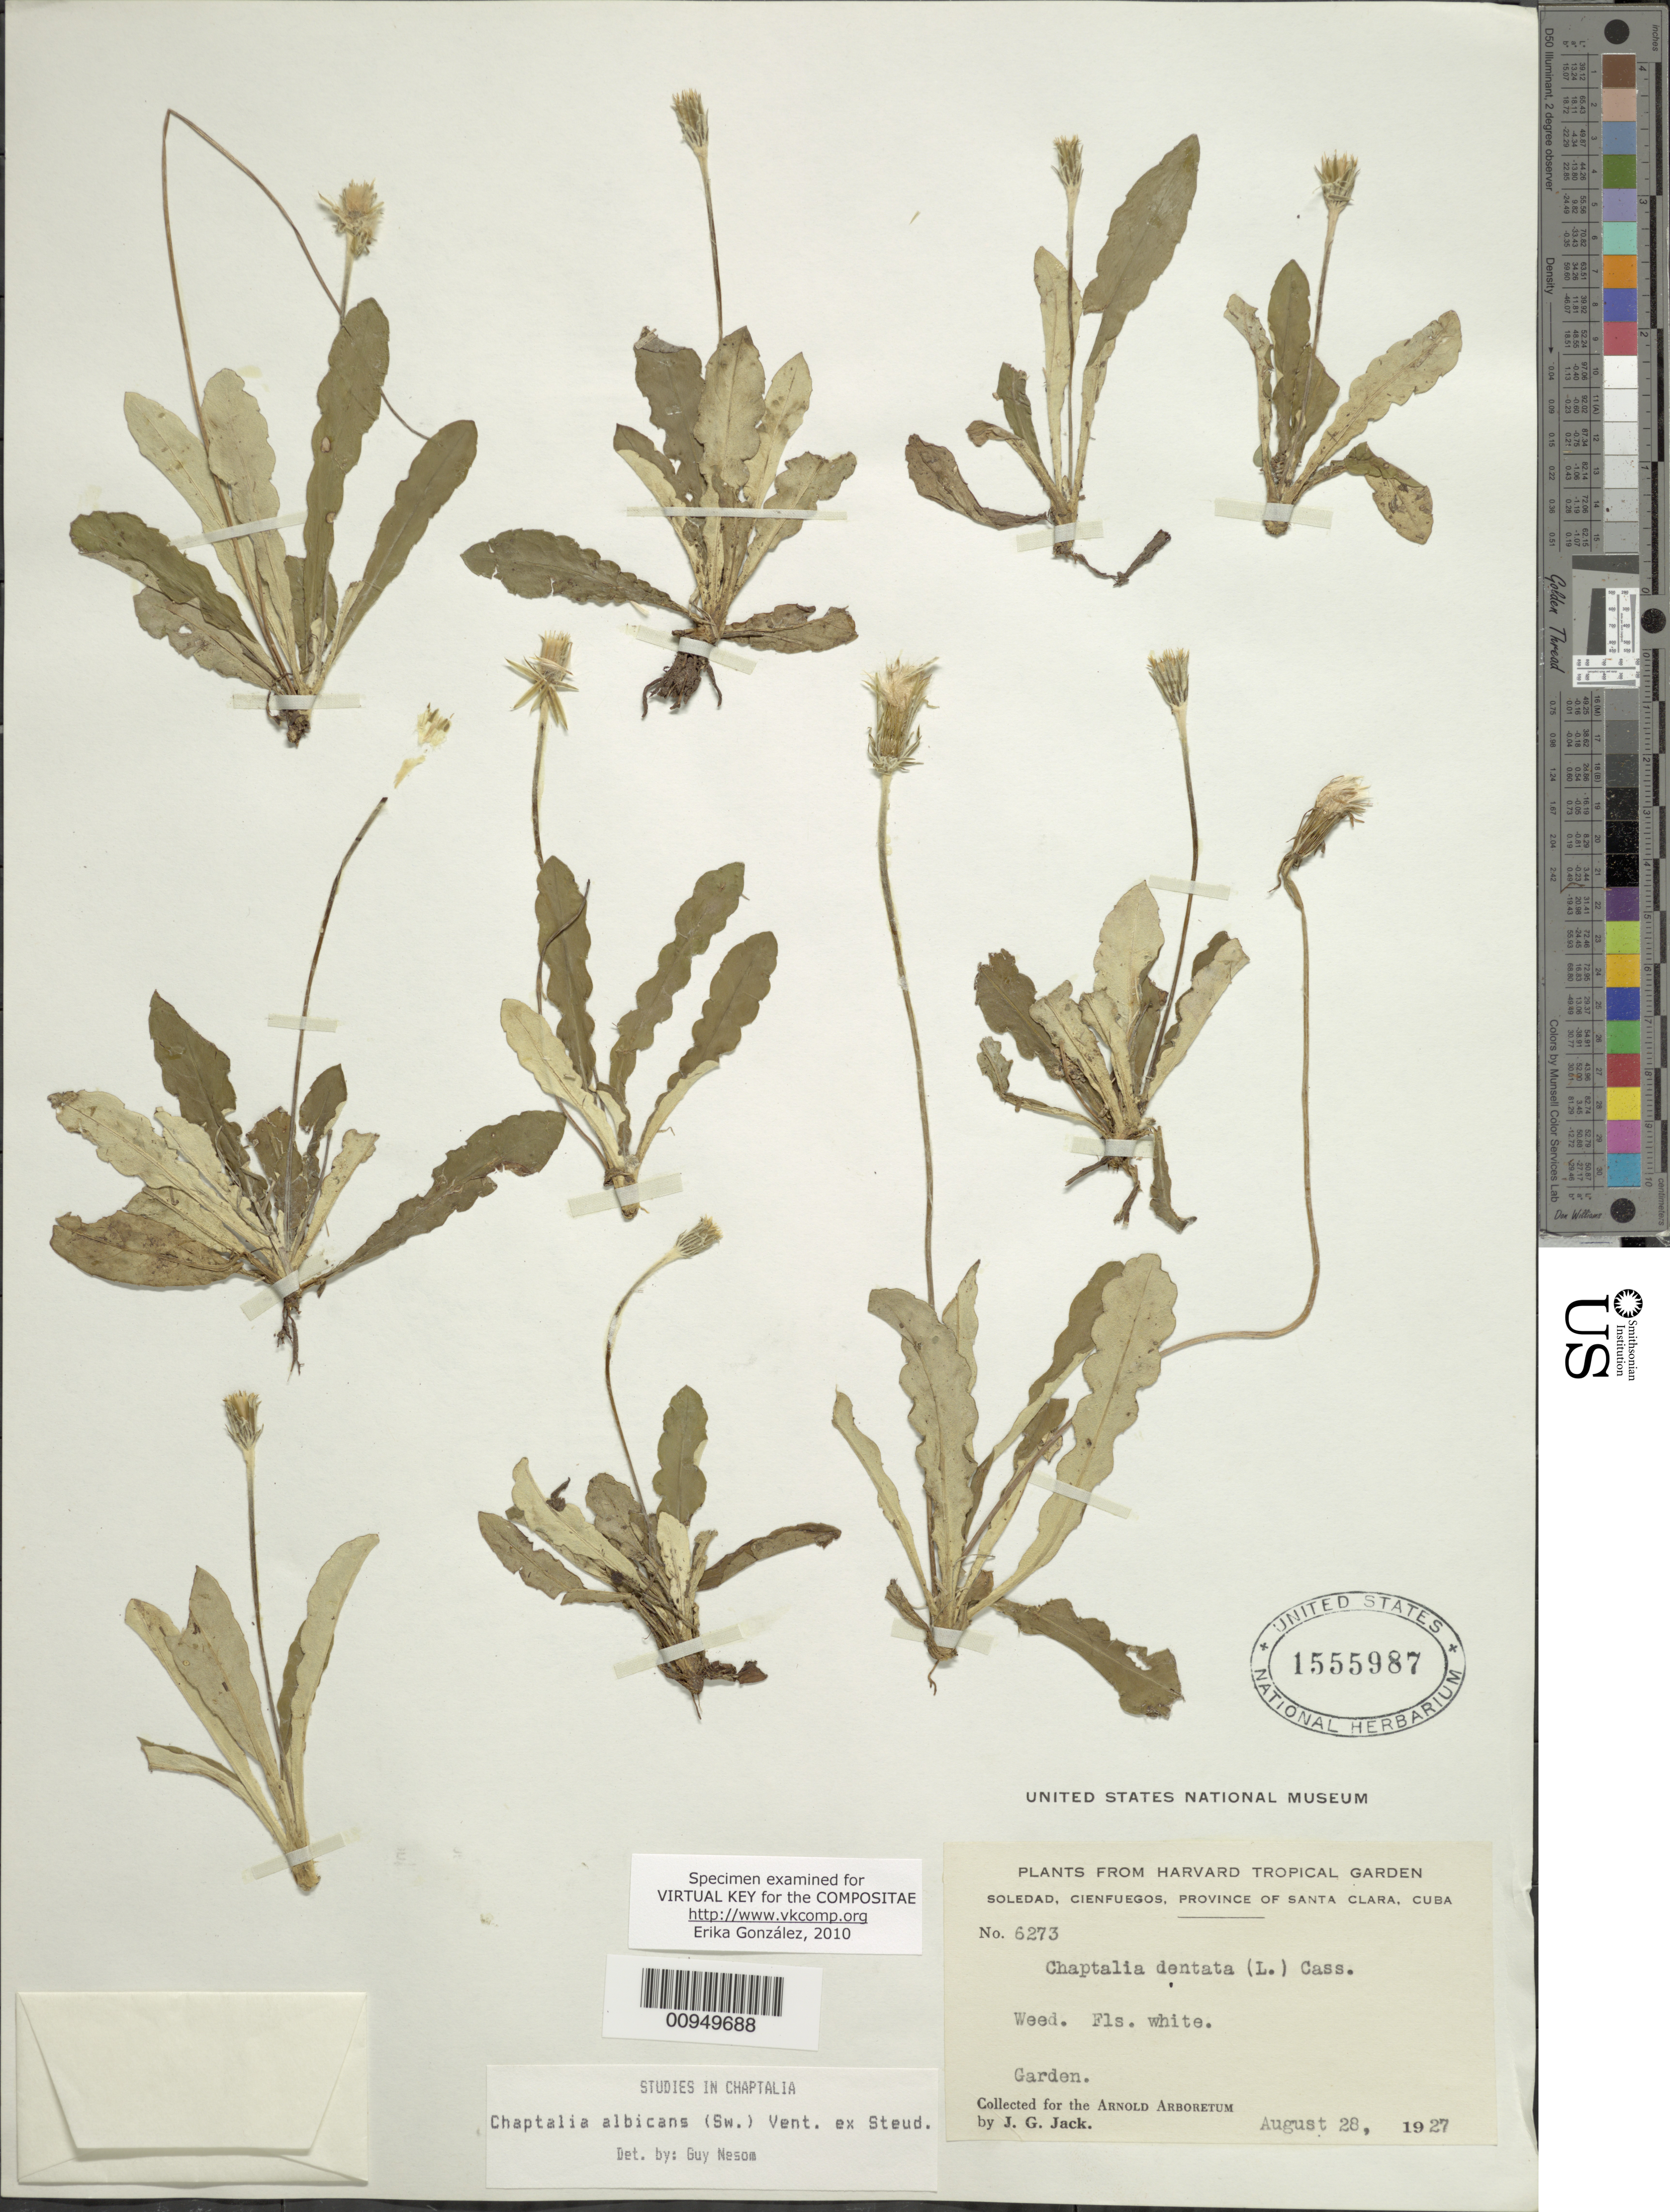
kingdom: Plantae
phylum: Tracheophyta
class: Magnoliopsida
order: Asterales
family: Asteraceae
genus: Chaptalia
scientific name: Chaptalia albicans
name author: (Sw.) Vent. ex B.D. Jacks.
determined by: Nesom, Guy L.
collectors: J. G. Jack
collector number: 6273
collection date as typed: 28 Aug 1927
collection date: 1927-08-28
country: Cuba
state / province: Cienfuegos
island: Cuba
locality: Soledad, Cienfuegos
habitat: Garden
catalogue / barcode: US 1555987